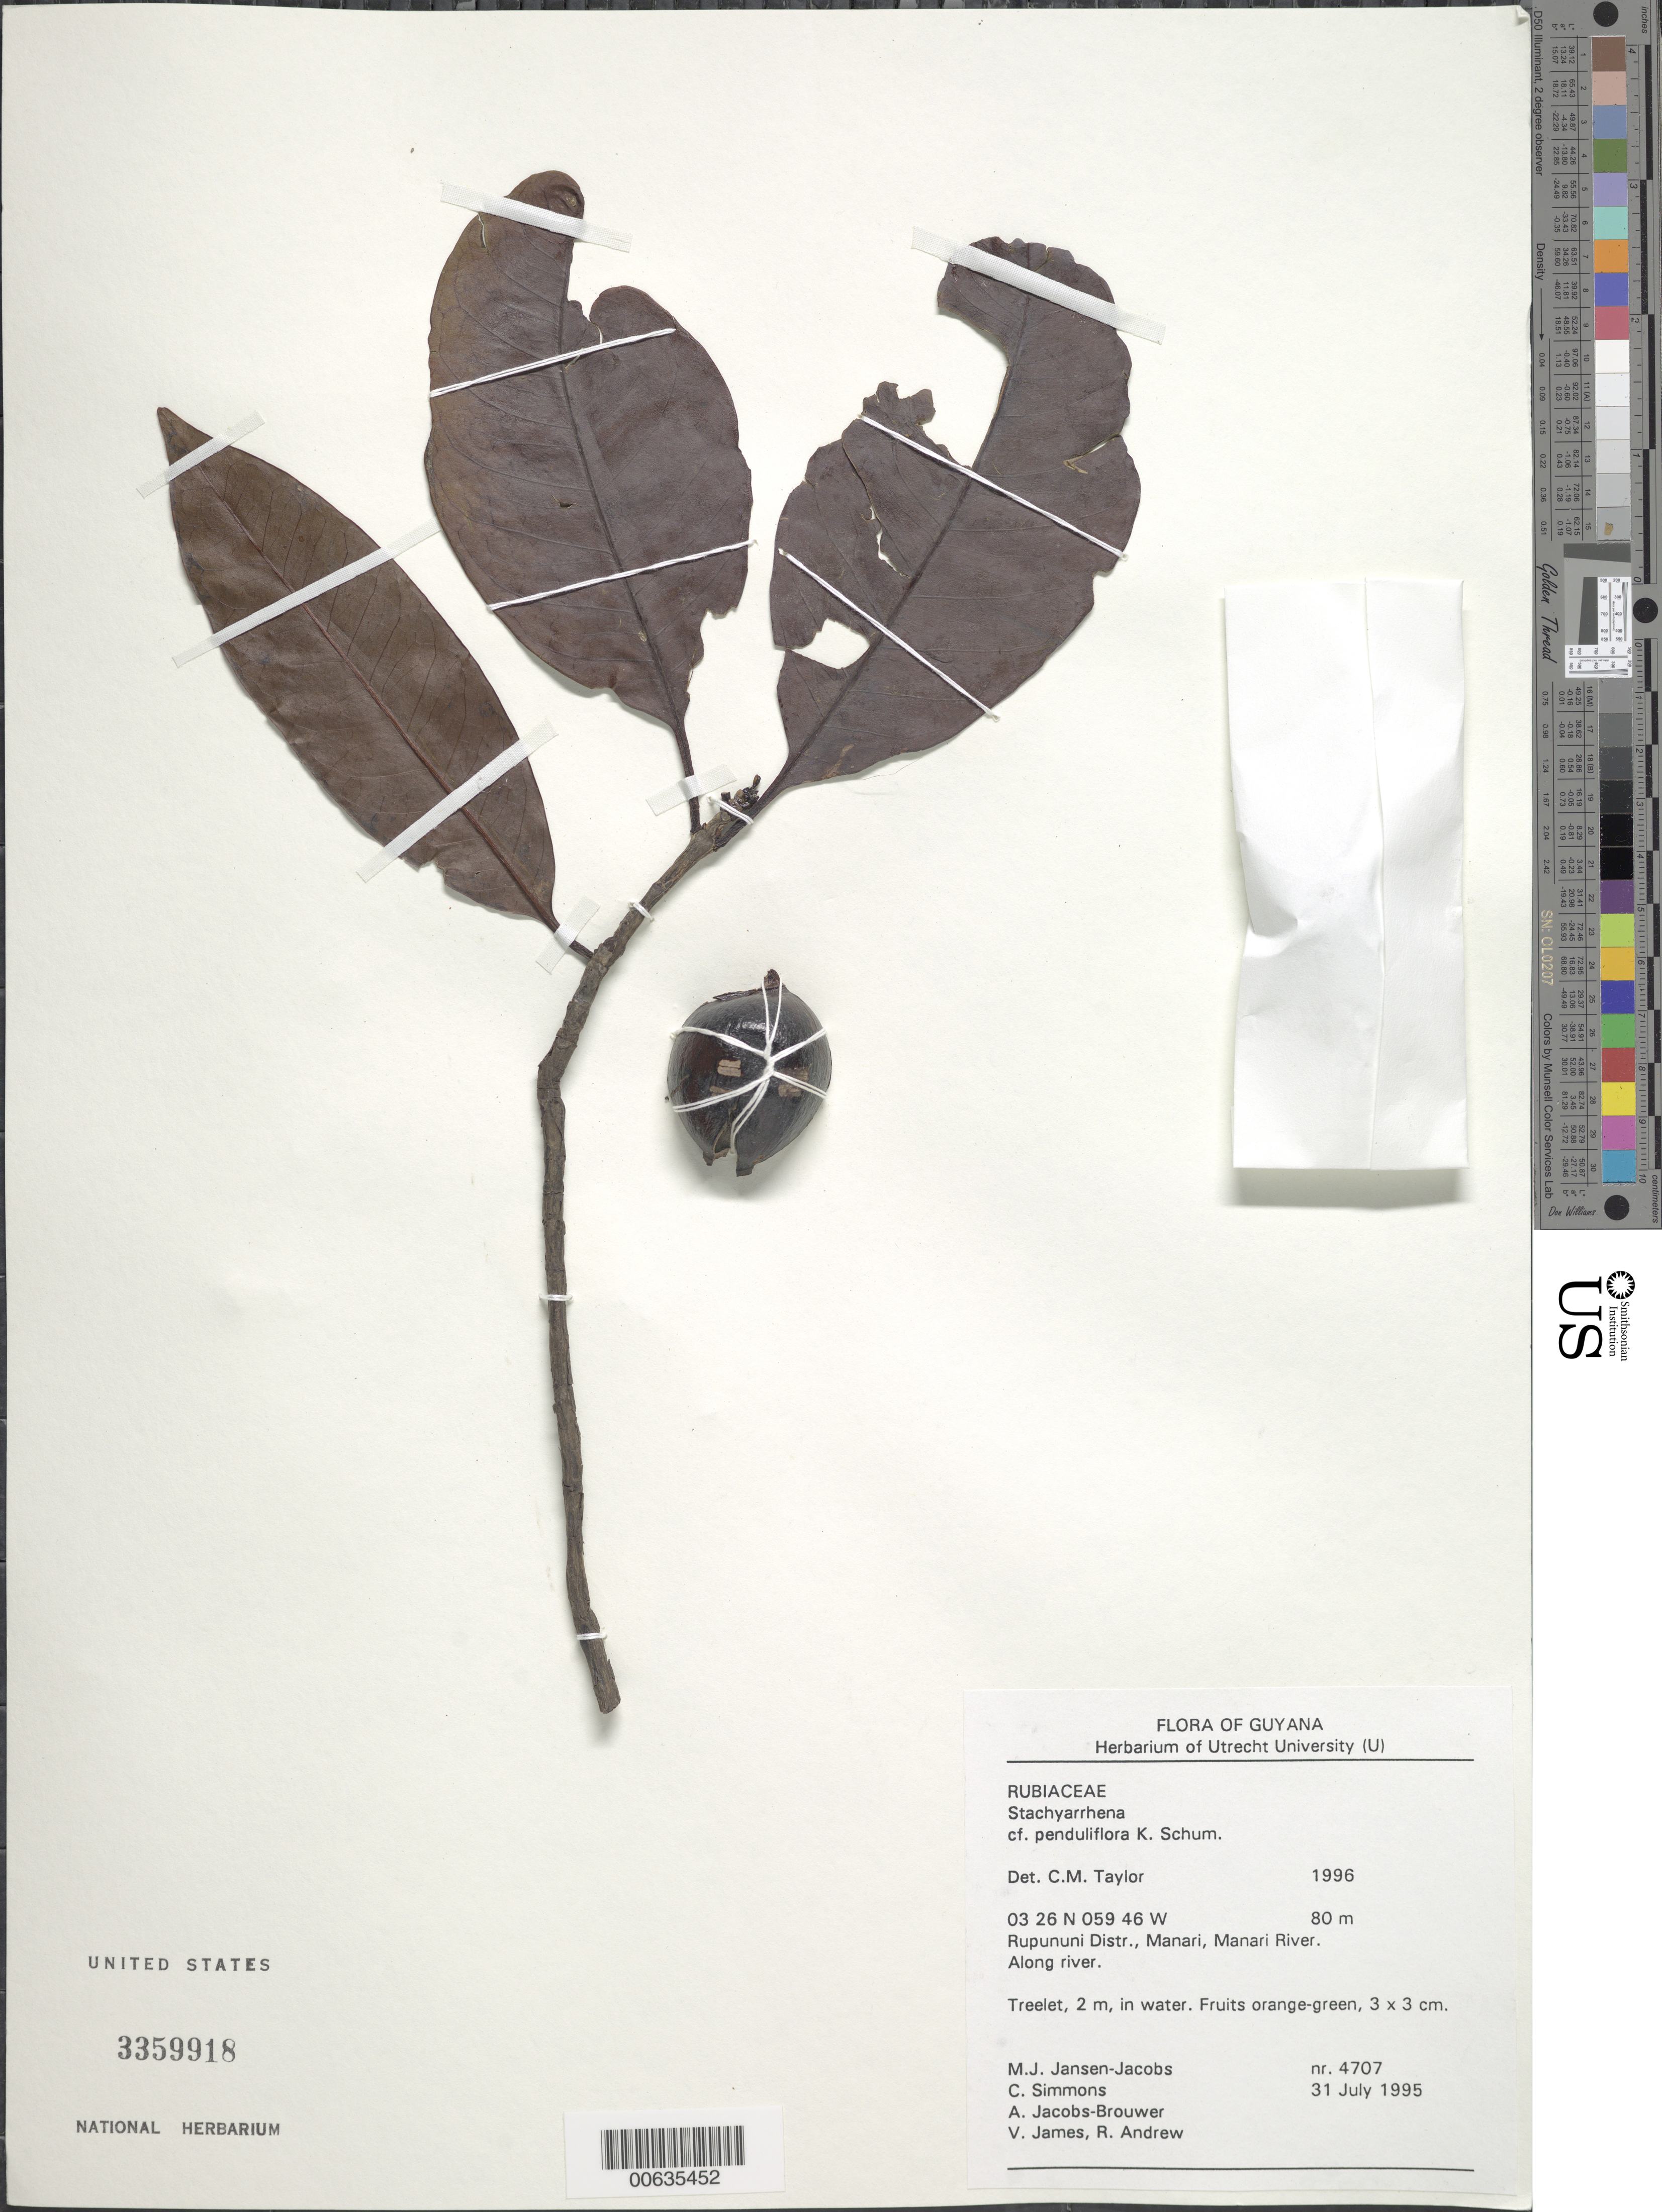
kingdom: Plantae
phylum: Tracheophyta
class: Magnoliopsida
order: Gentianales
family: Rubiaceae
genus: Stachyarrhena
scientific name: Stachyarrhena penduliflora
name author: K. Schum.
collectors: M. J. Jansen-Jacobs, C. Simmons, A. Jacobs-Brouwer, V. James & R. Andrew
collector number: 4707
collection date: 1995-07-31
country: Guyana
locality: Rupununi Distr., Manari, Manari River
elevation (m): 80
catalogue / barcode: US 3359918